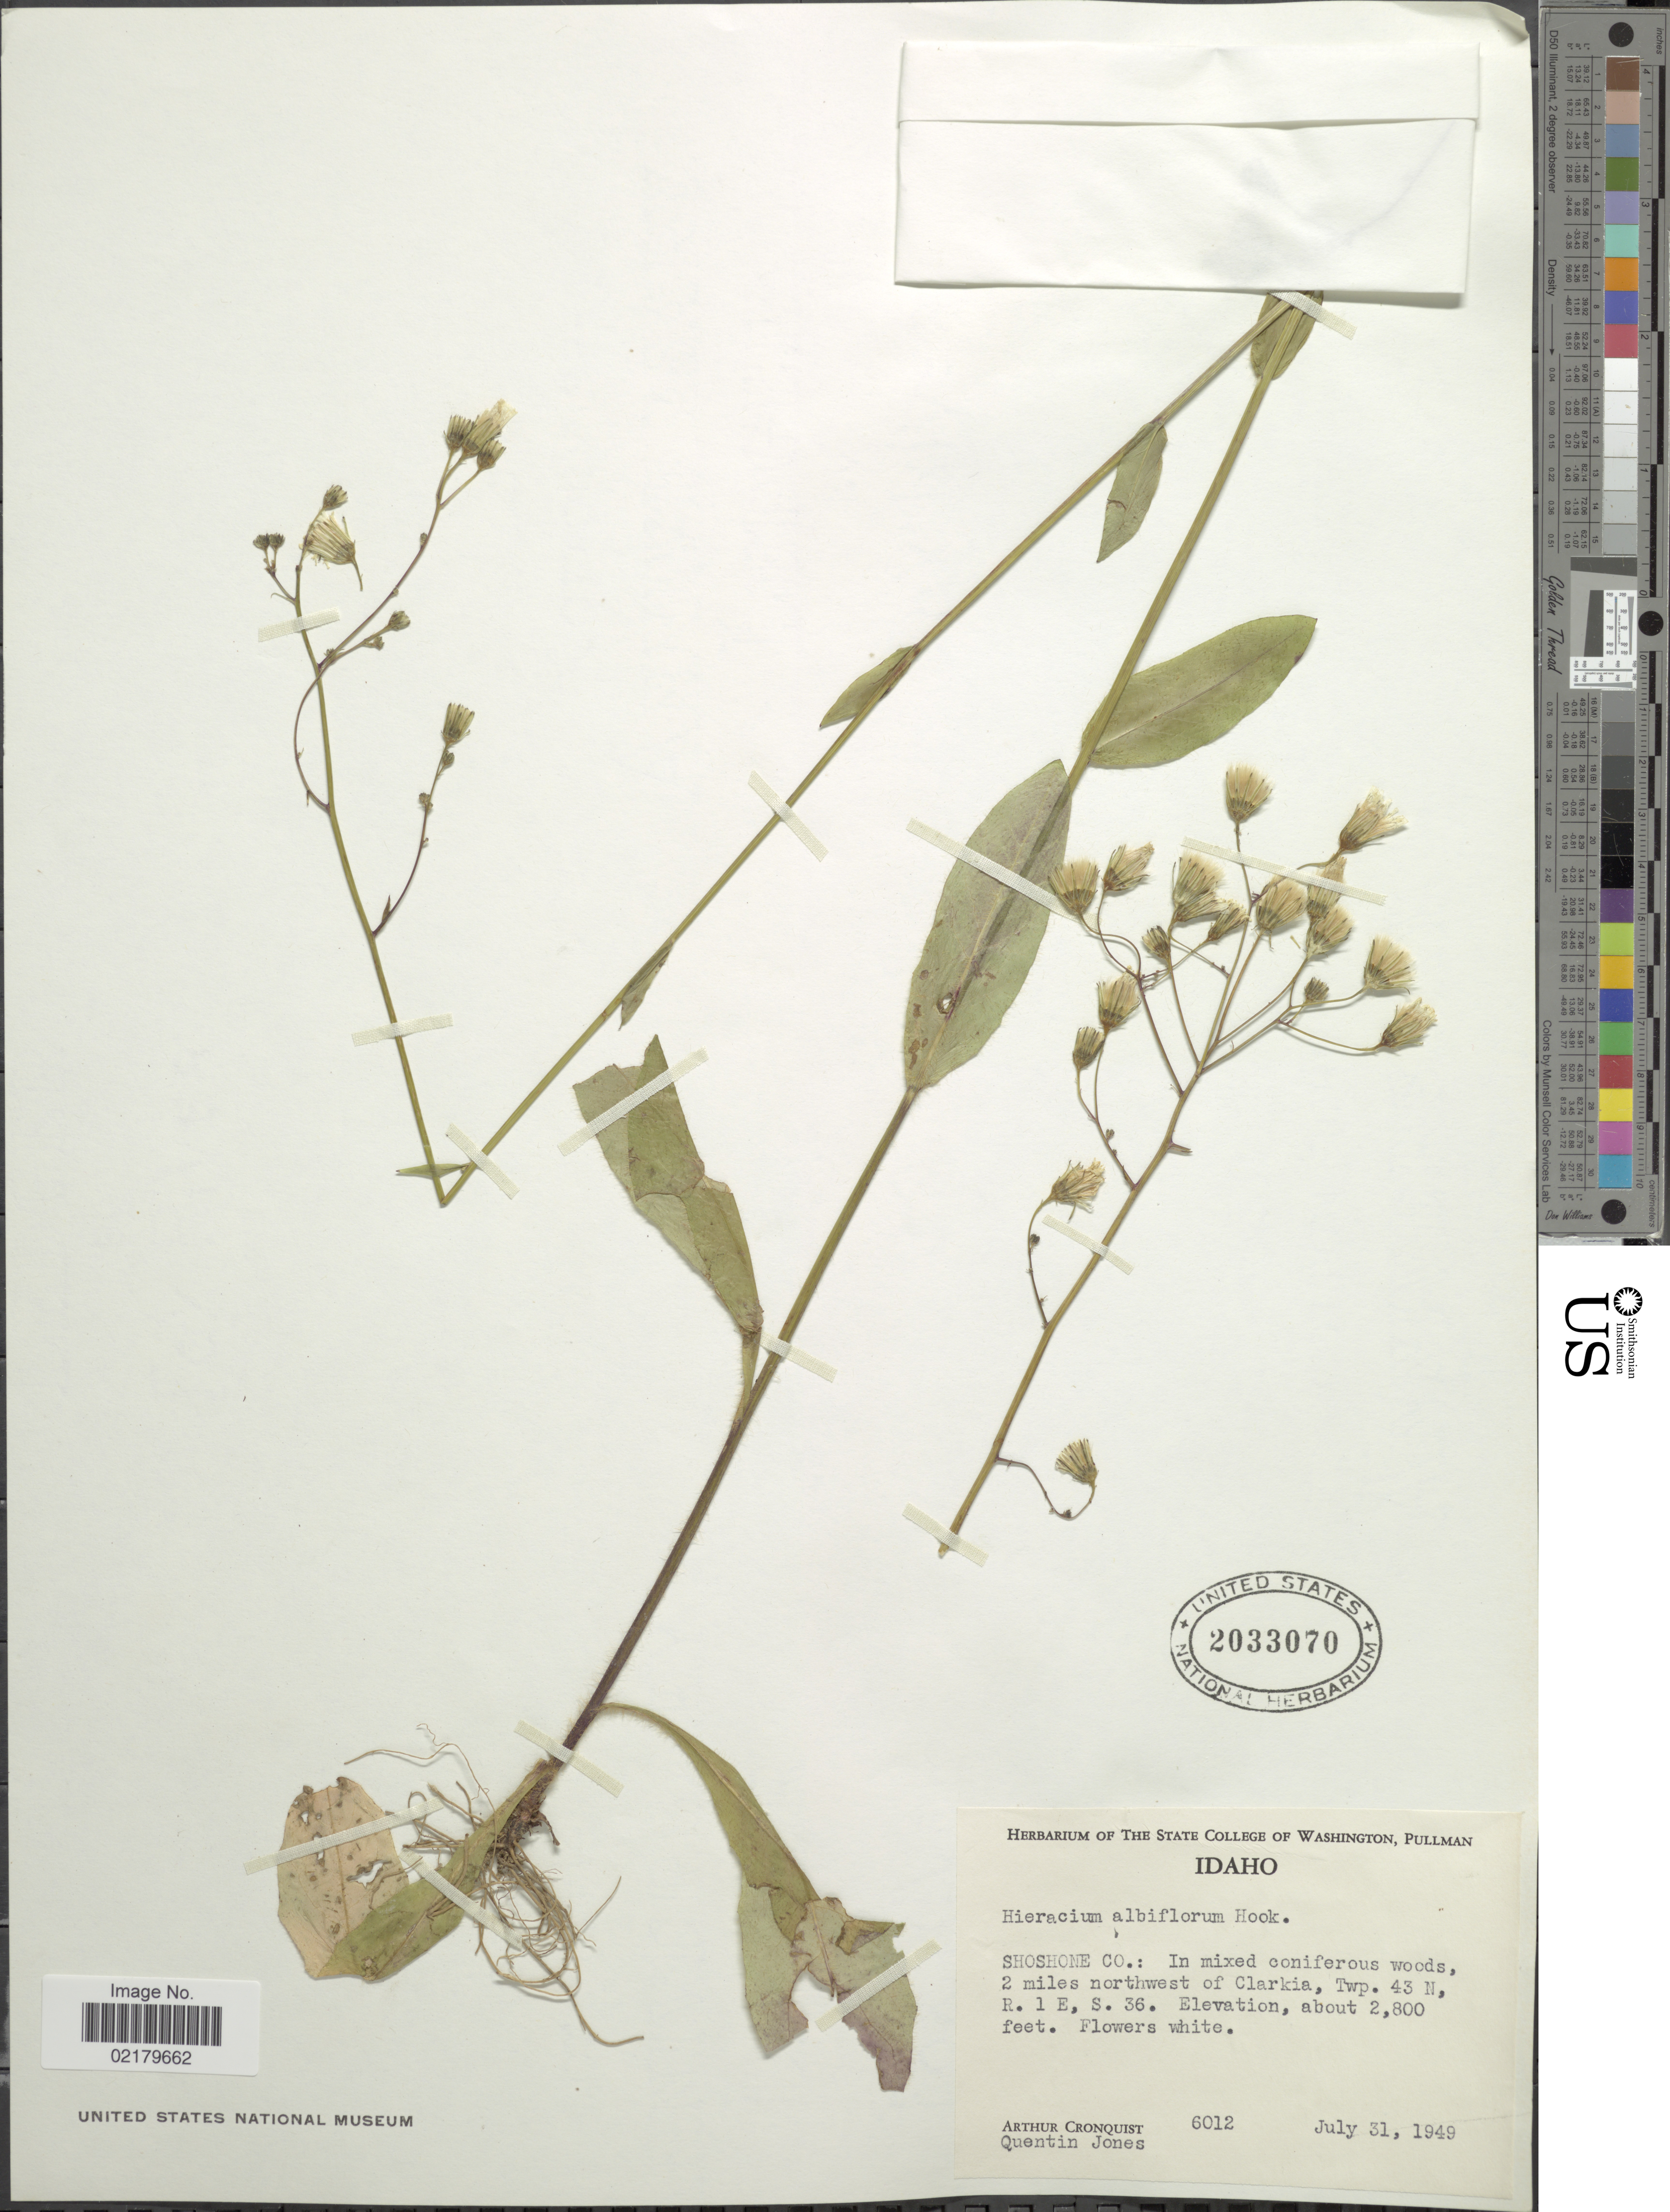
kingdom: Plantae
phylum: Tracheophyta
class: Magnoliopsida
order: Asterales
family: Asteraceae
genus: Hieracium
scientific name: Hieracium albiflorum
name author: Hook.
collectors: A. J. Cronquist & Q. Jones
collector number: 6012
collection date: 1949-07-31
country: United States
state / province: Idaho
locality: Shoshone Co.: In mixed coniferous woods, 2 miles northwest of Clarkia Twp. 43 N, R. 1 E, S. 36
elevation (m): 853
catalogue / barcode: US 2033070